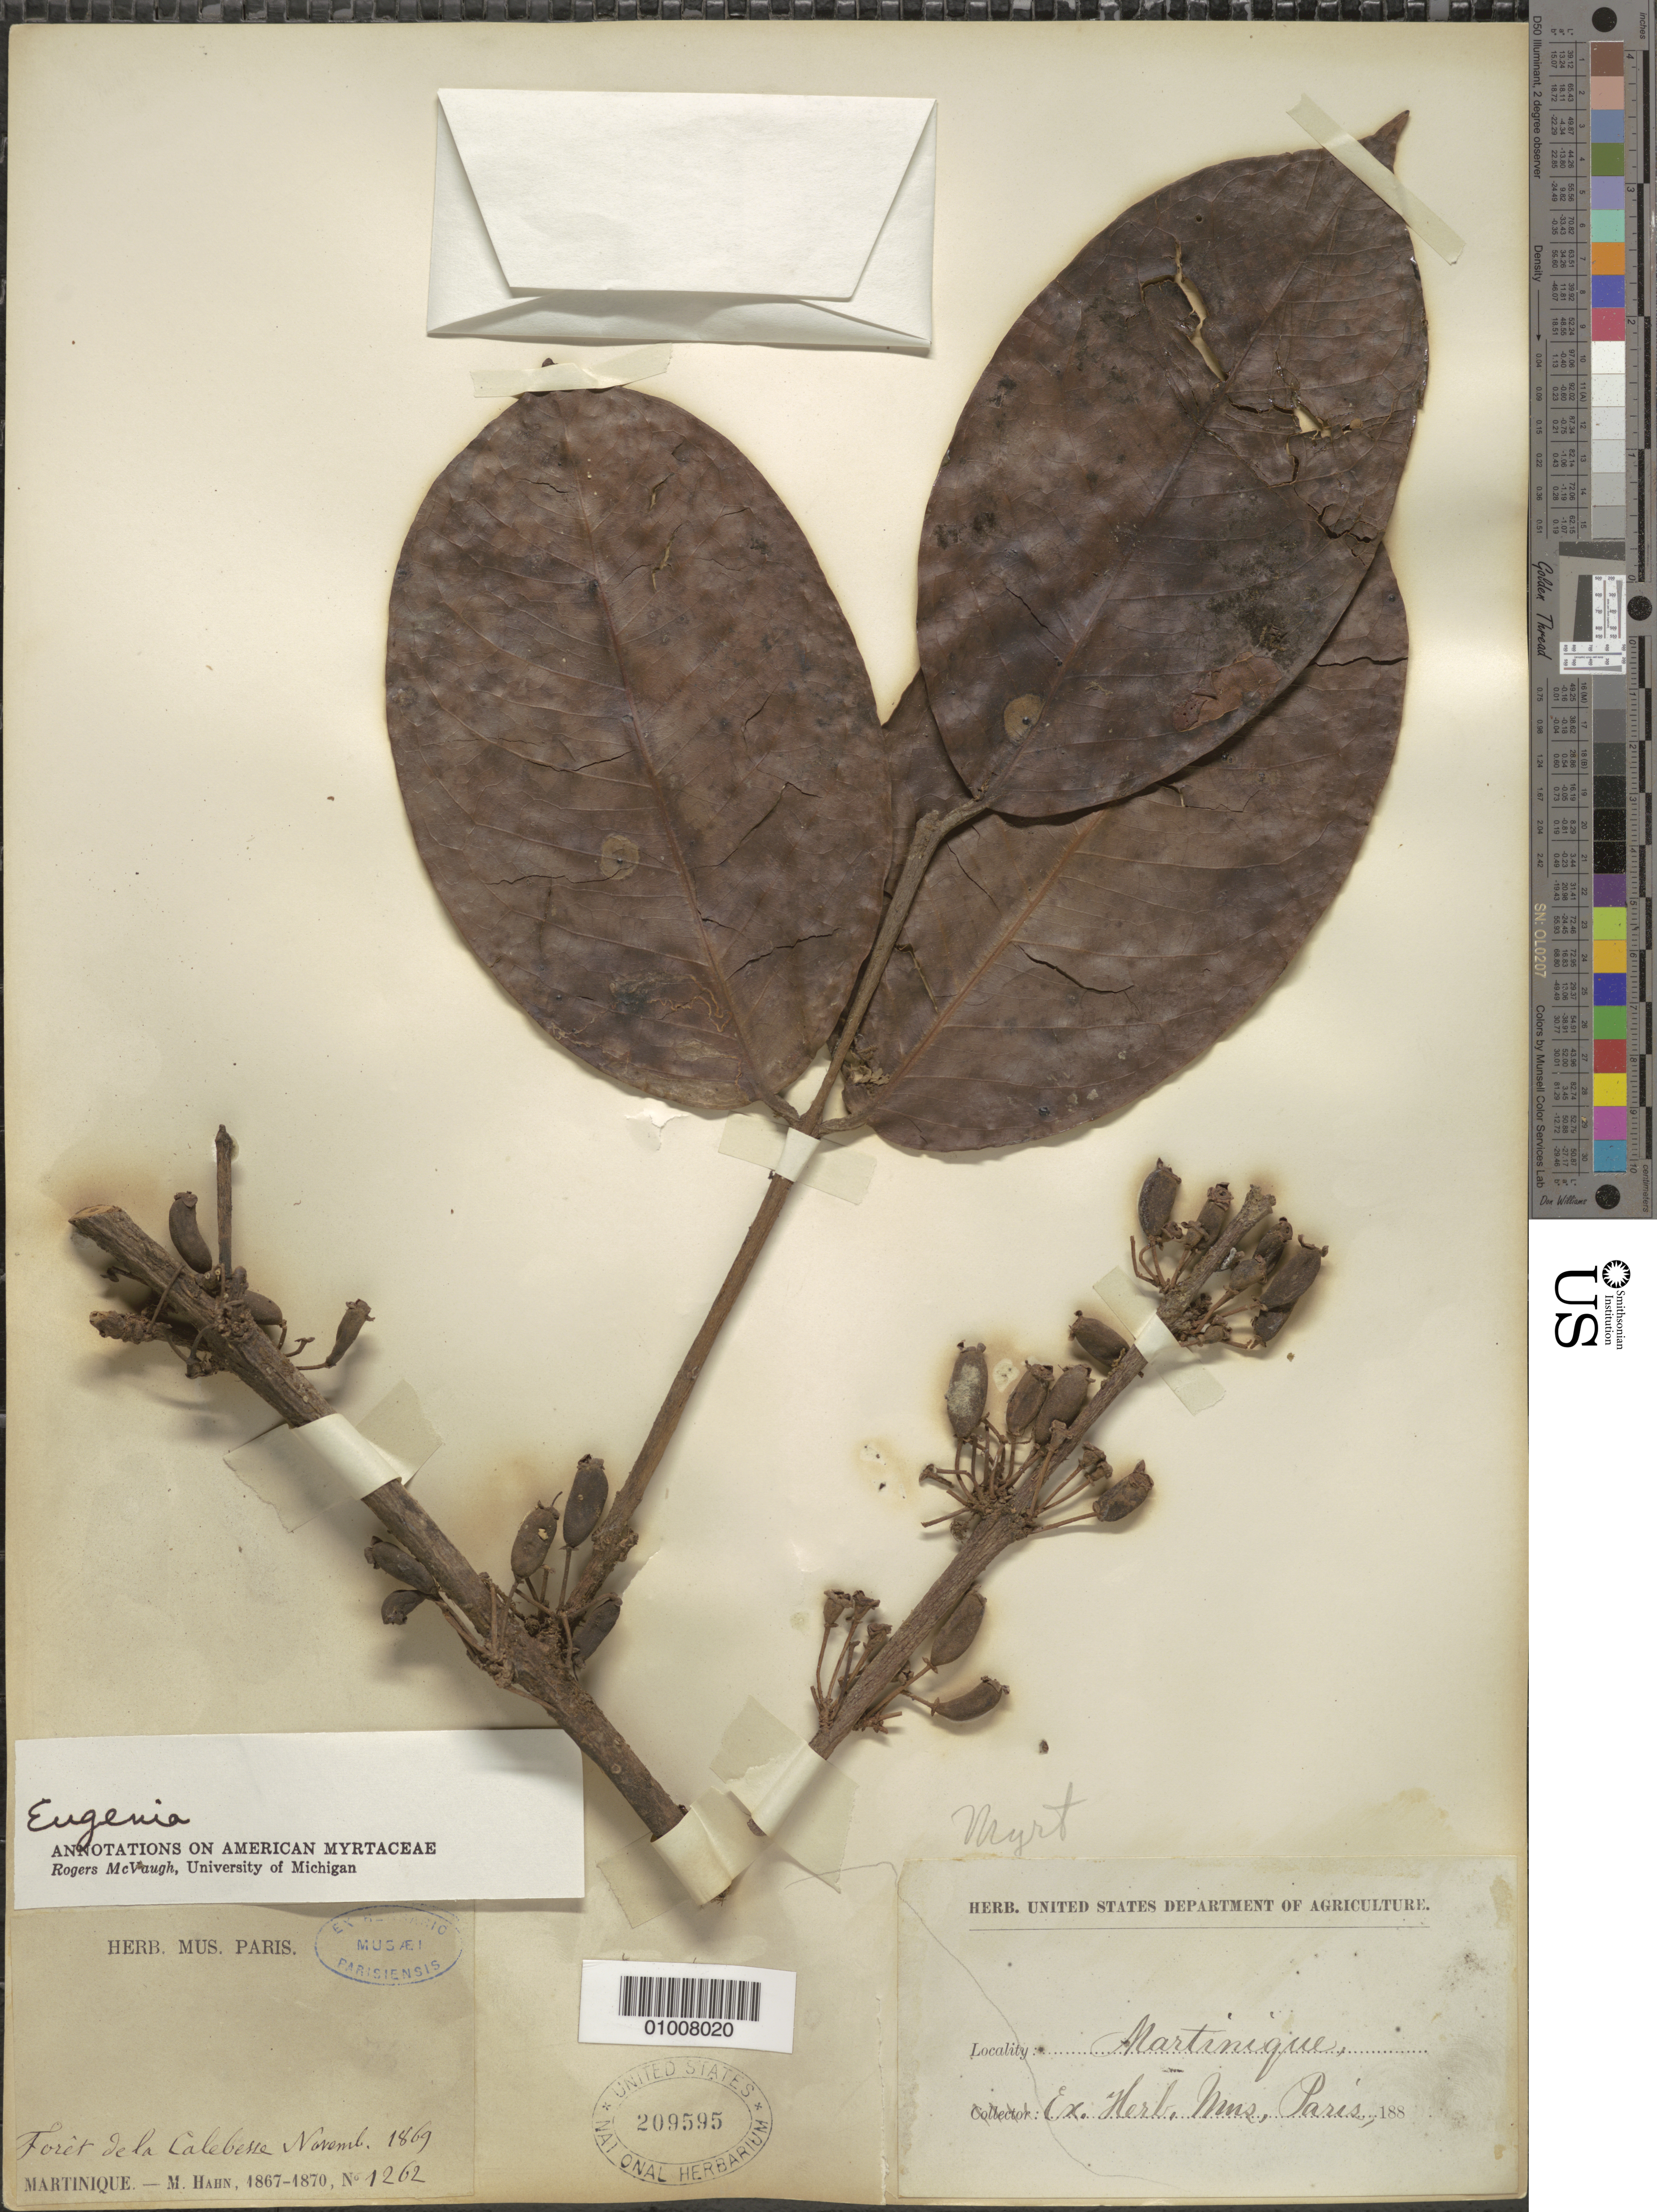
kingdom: Plantae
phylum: Tracheophyta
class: Magnoliopsida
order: Myrtales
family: Myrtaceae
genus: Eugenia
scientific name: Eugenia duchassaingiana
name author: O. Berg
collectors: M. Hahn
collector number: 1262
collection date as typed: Nov 1869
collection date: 1869-11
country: Martinique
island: Martinique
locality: Calebasse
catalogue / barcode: US 209595